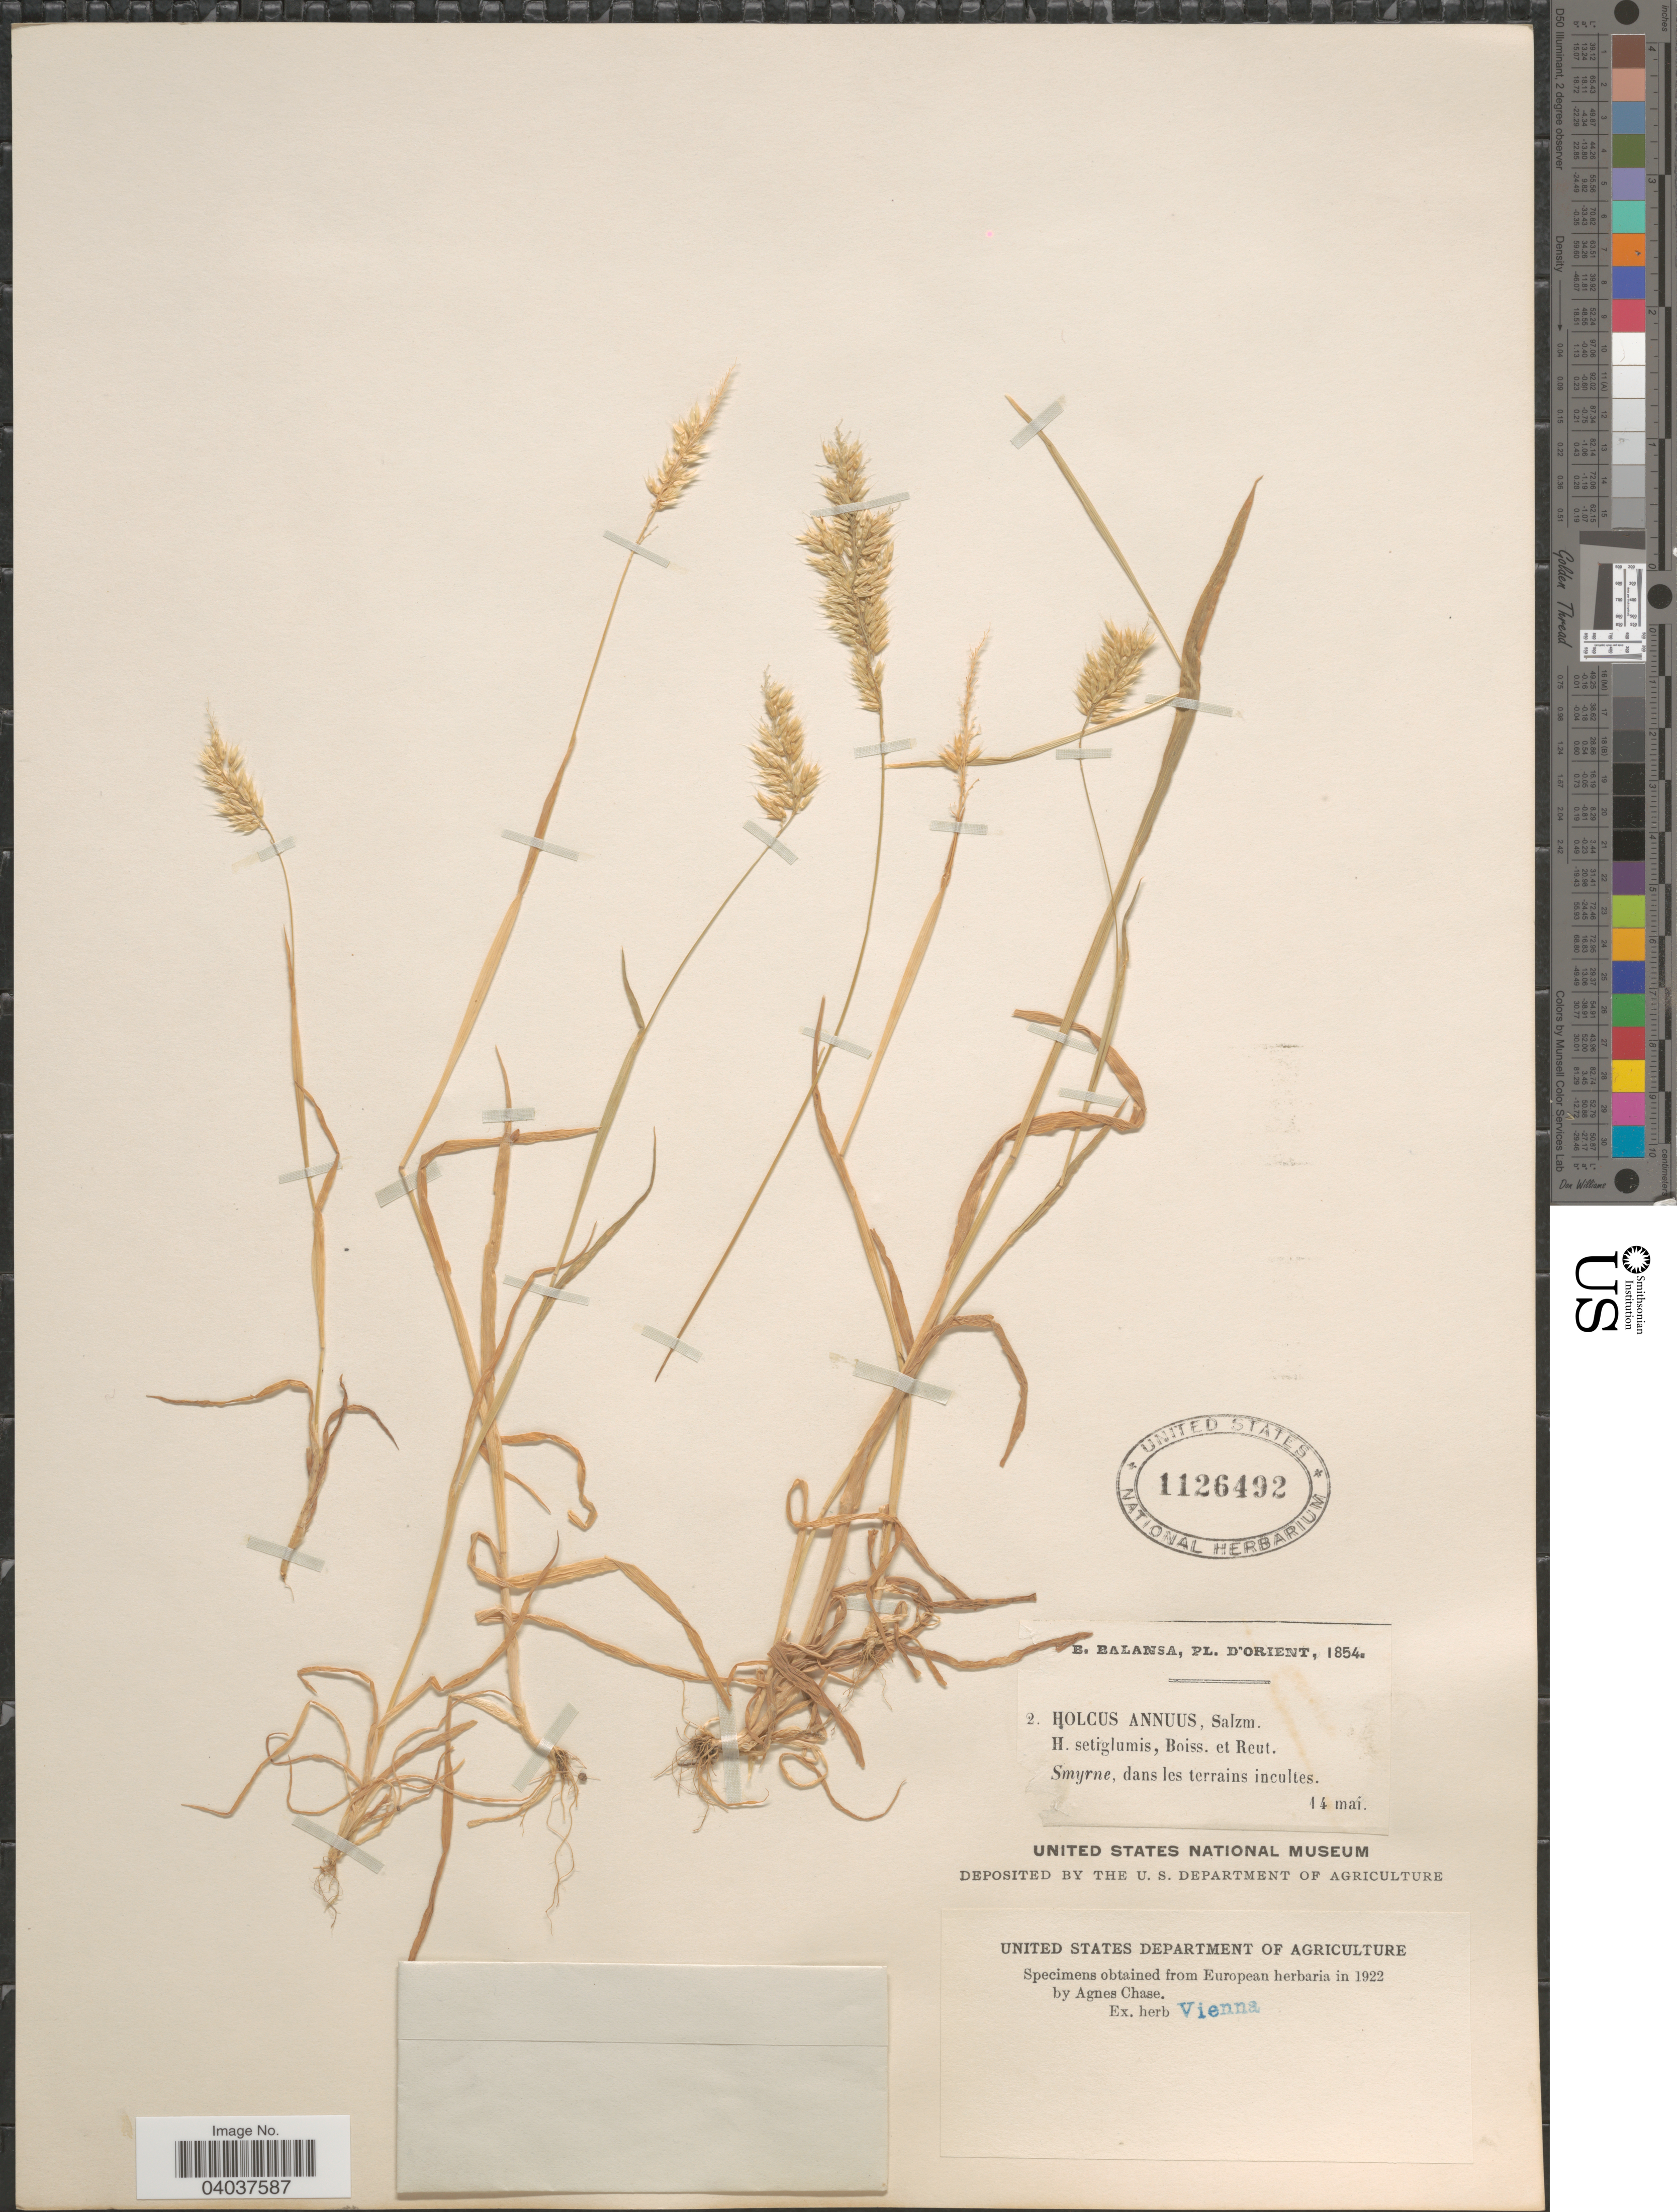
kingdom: Plantae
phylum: Tracheophyta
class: Liliopsida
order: Poales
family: Poaceae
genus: Holcus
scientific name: Holcus annuus subsp. setiglumis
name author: (Boiss. & Reut.) Salzm. et al. ex C.A. Mey.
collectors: B. Balansa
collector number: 2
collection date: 1854-05-14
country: Turkey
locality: D'Orient. Smyrne, dans les terrains incultes.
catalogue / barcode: US 1126492